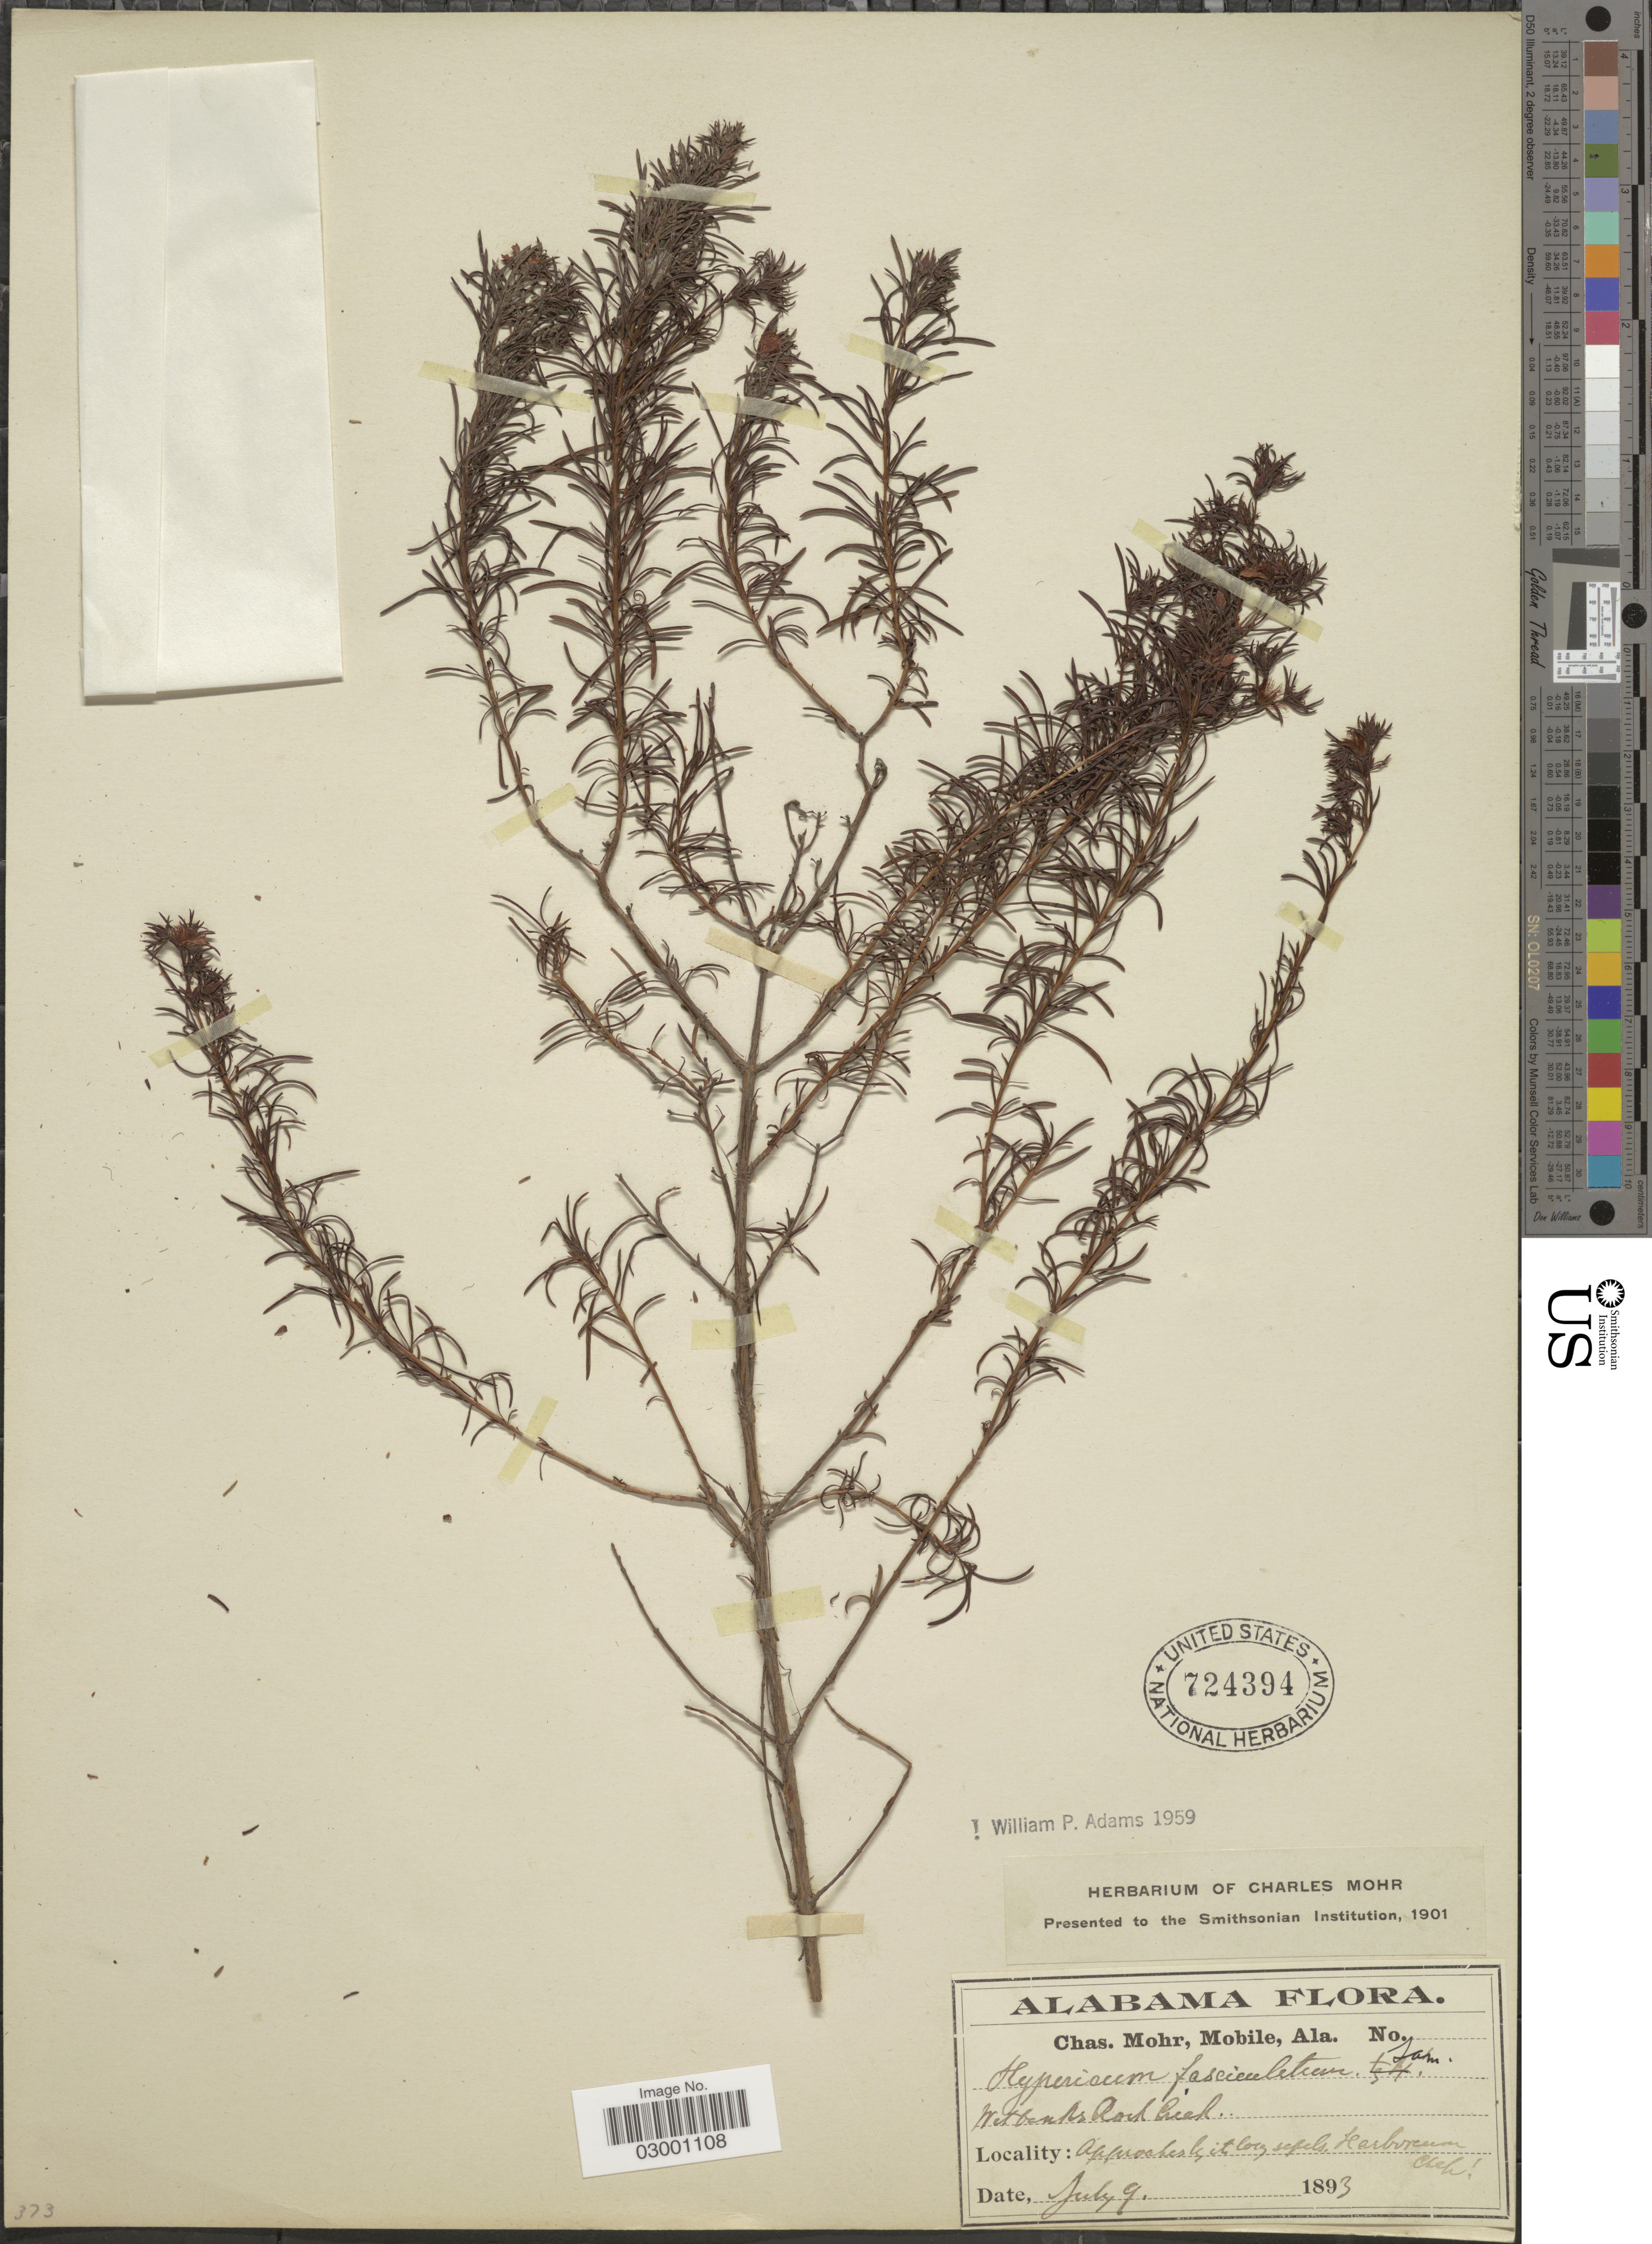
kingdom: Plantae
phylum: Tracheophyta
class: Magnoliopsida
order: Malpighiales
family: Hypericaceae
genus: Hypericum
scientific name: Hypericum fasciculatum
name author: Lam.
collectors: Mohr, C. T. (herbarium)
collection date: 1893-07-09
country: United States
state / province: Alabama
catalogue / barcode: US 724394